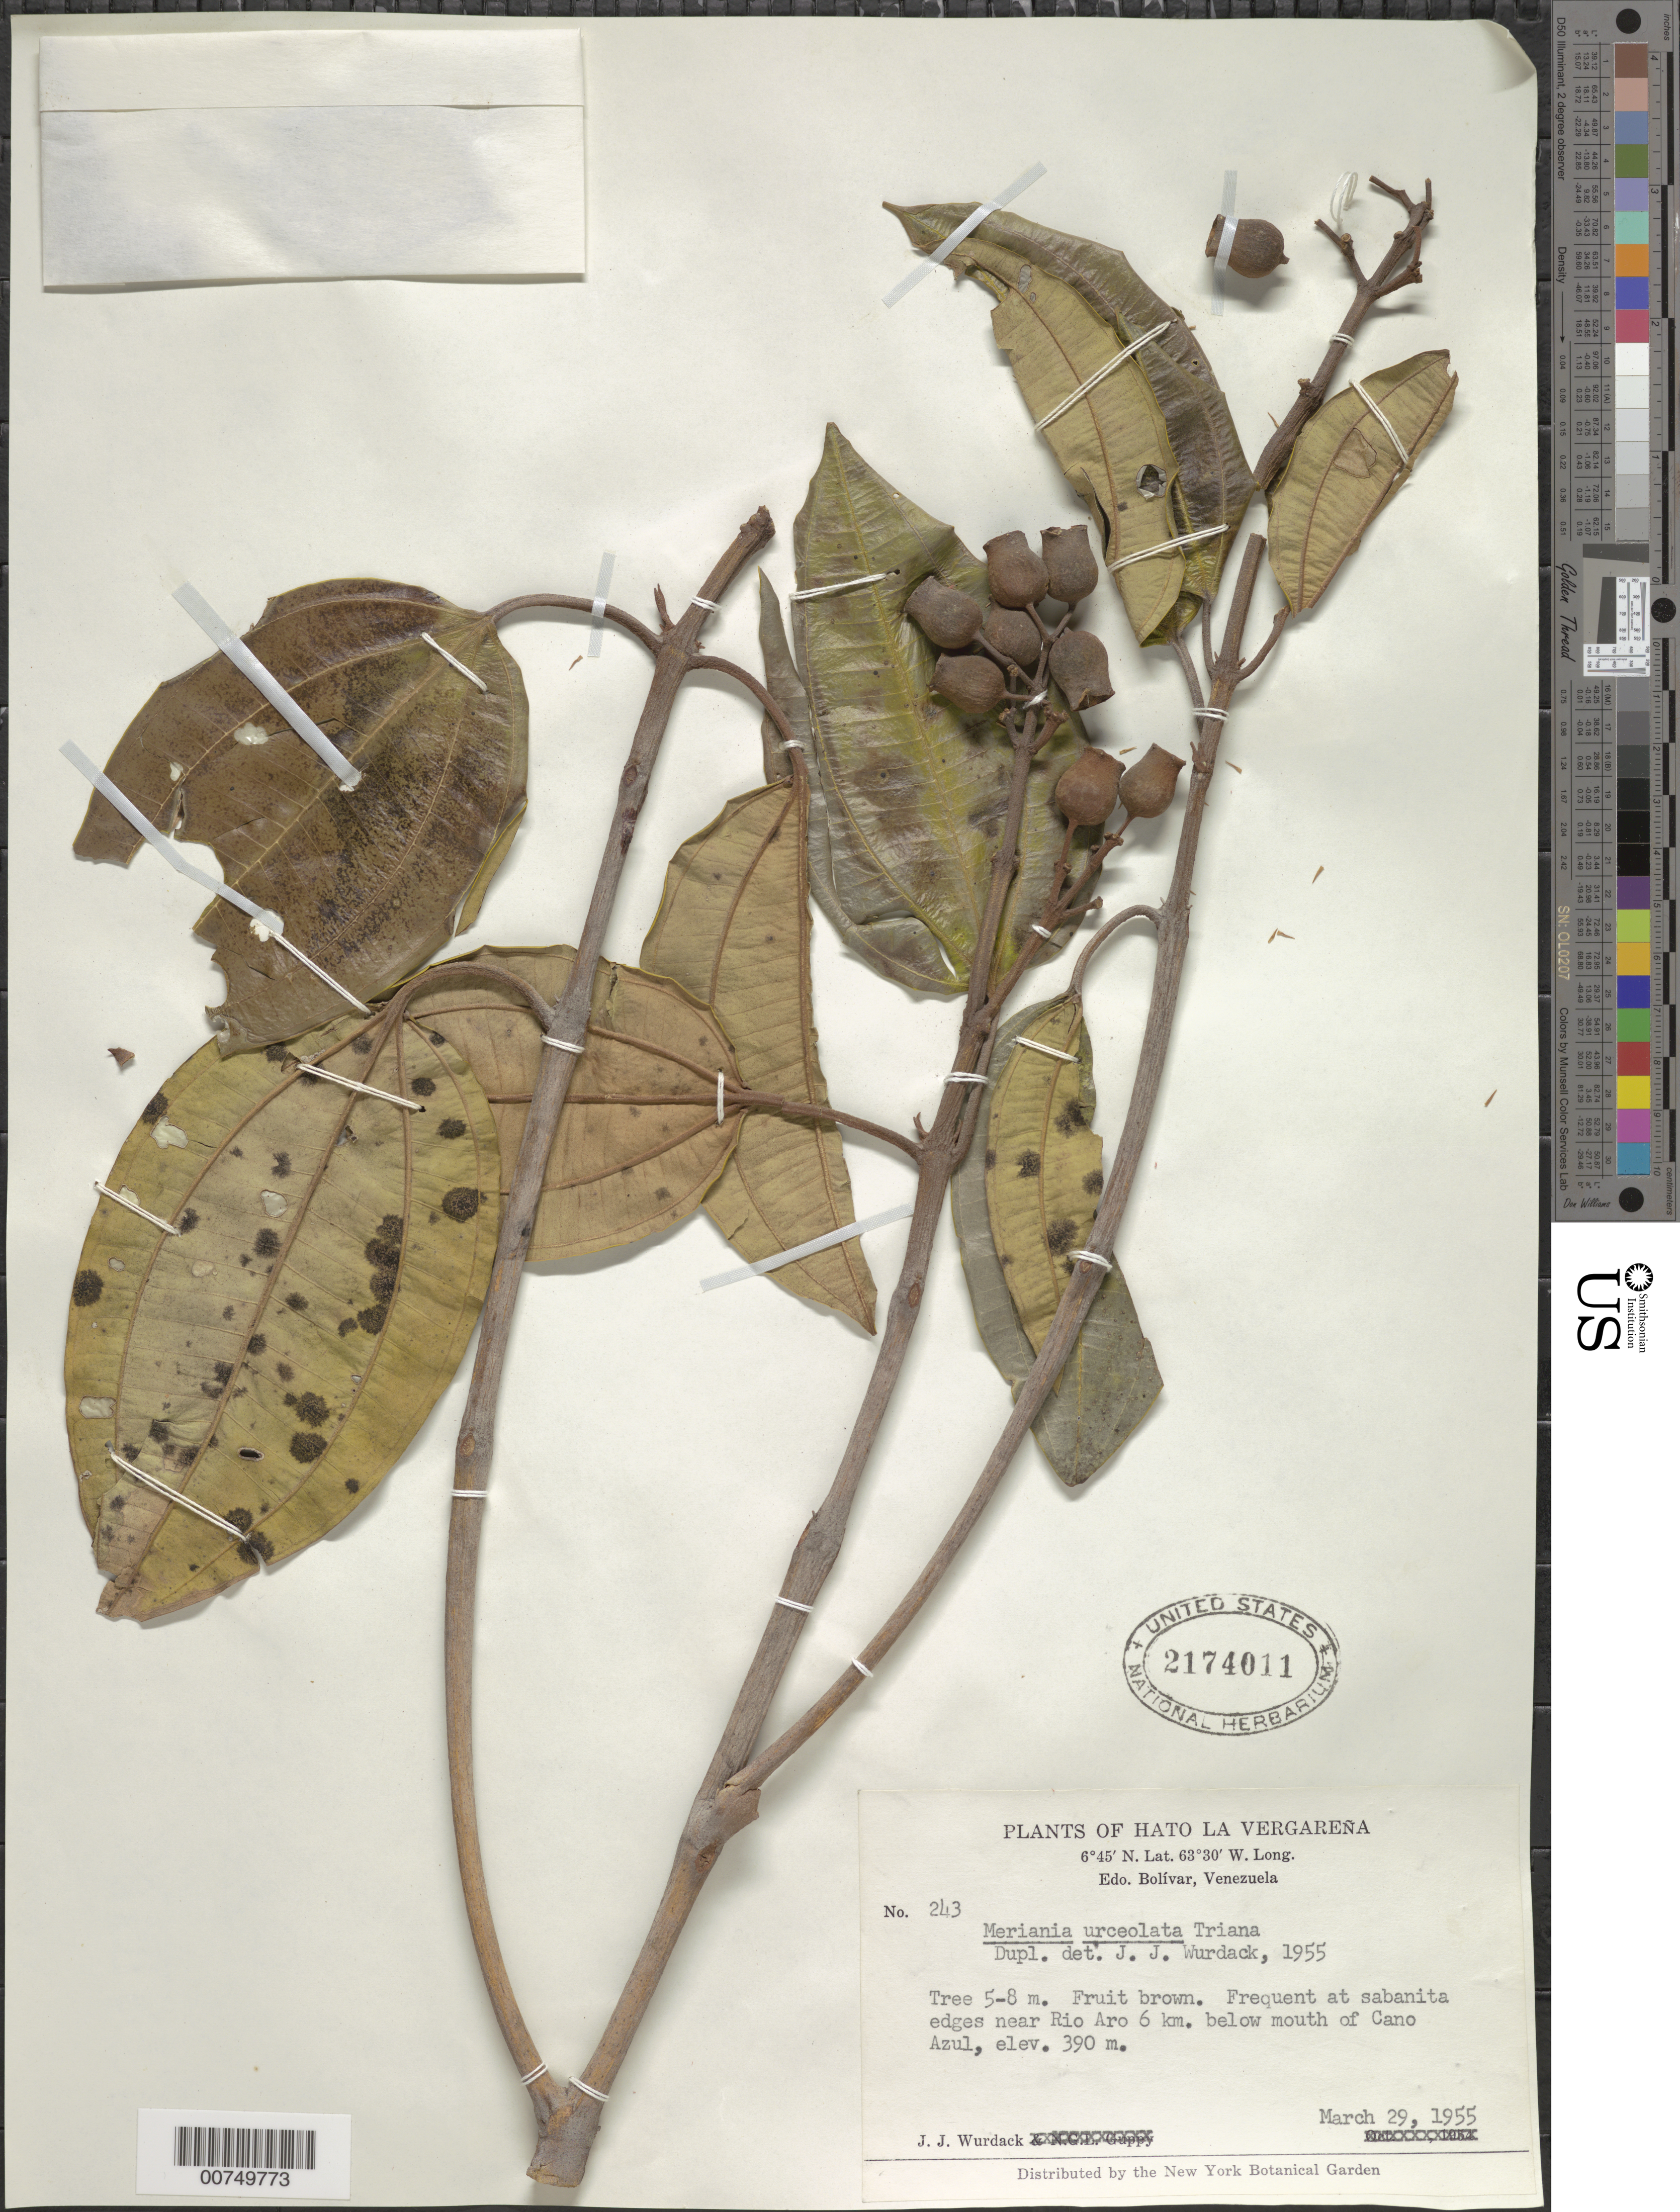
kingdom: Plantae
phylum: Tracheophyta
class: Magnoliopsida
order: Myrtales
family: Melastomataceae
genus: Meriania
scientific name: Meriania urceolata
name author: Triana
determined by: Wurdack, John J., (US), US (UNITED STATES)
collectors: J. J. Wurdack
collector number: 243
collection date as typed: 29-Mar-55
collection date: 1955-03-29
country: Venezuela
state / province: Bolívar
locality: Hato La Vergareña, Río Aro, 6 km below mouth of Caño Azul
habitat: Sabanita edges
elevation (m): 390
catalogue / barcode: US 2174011